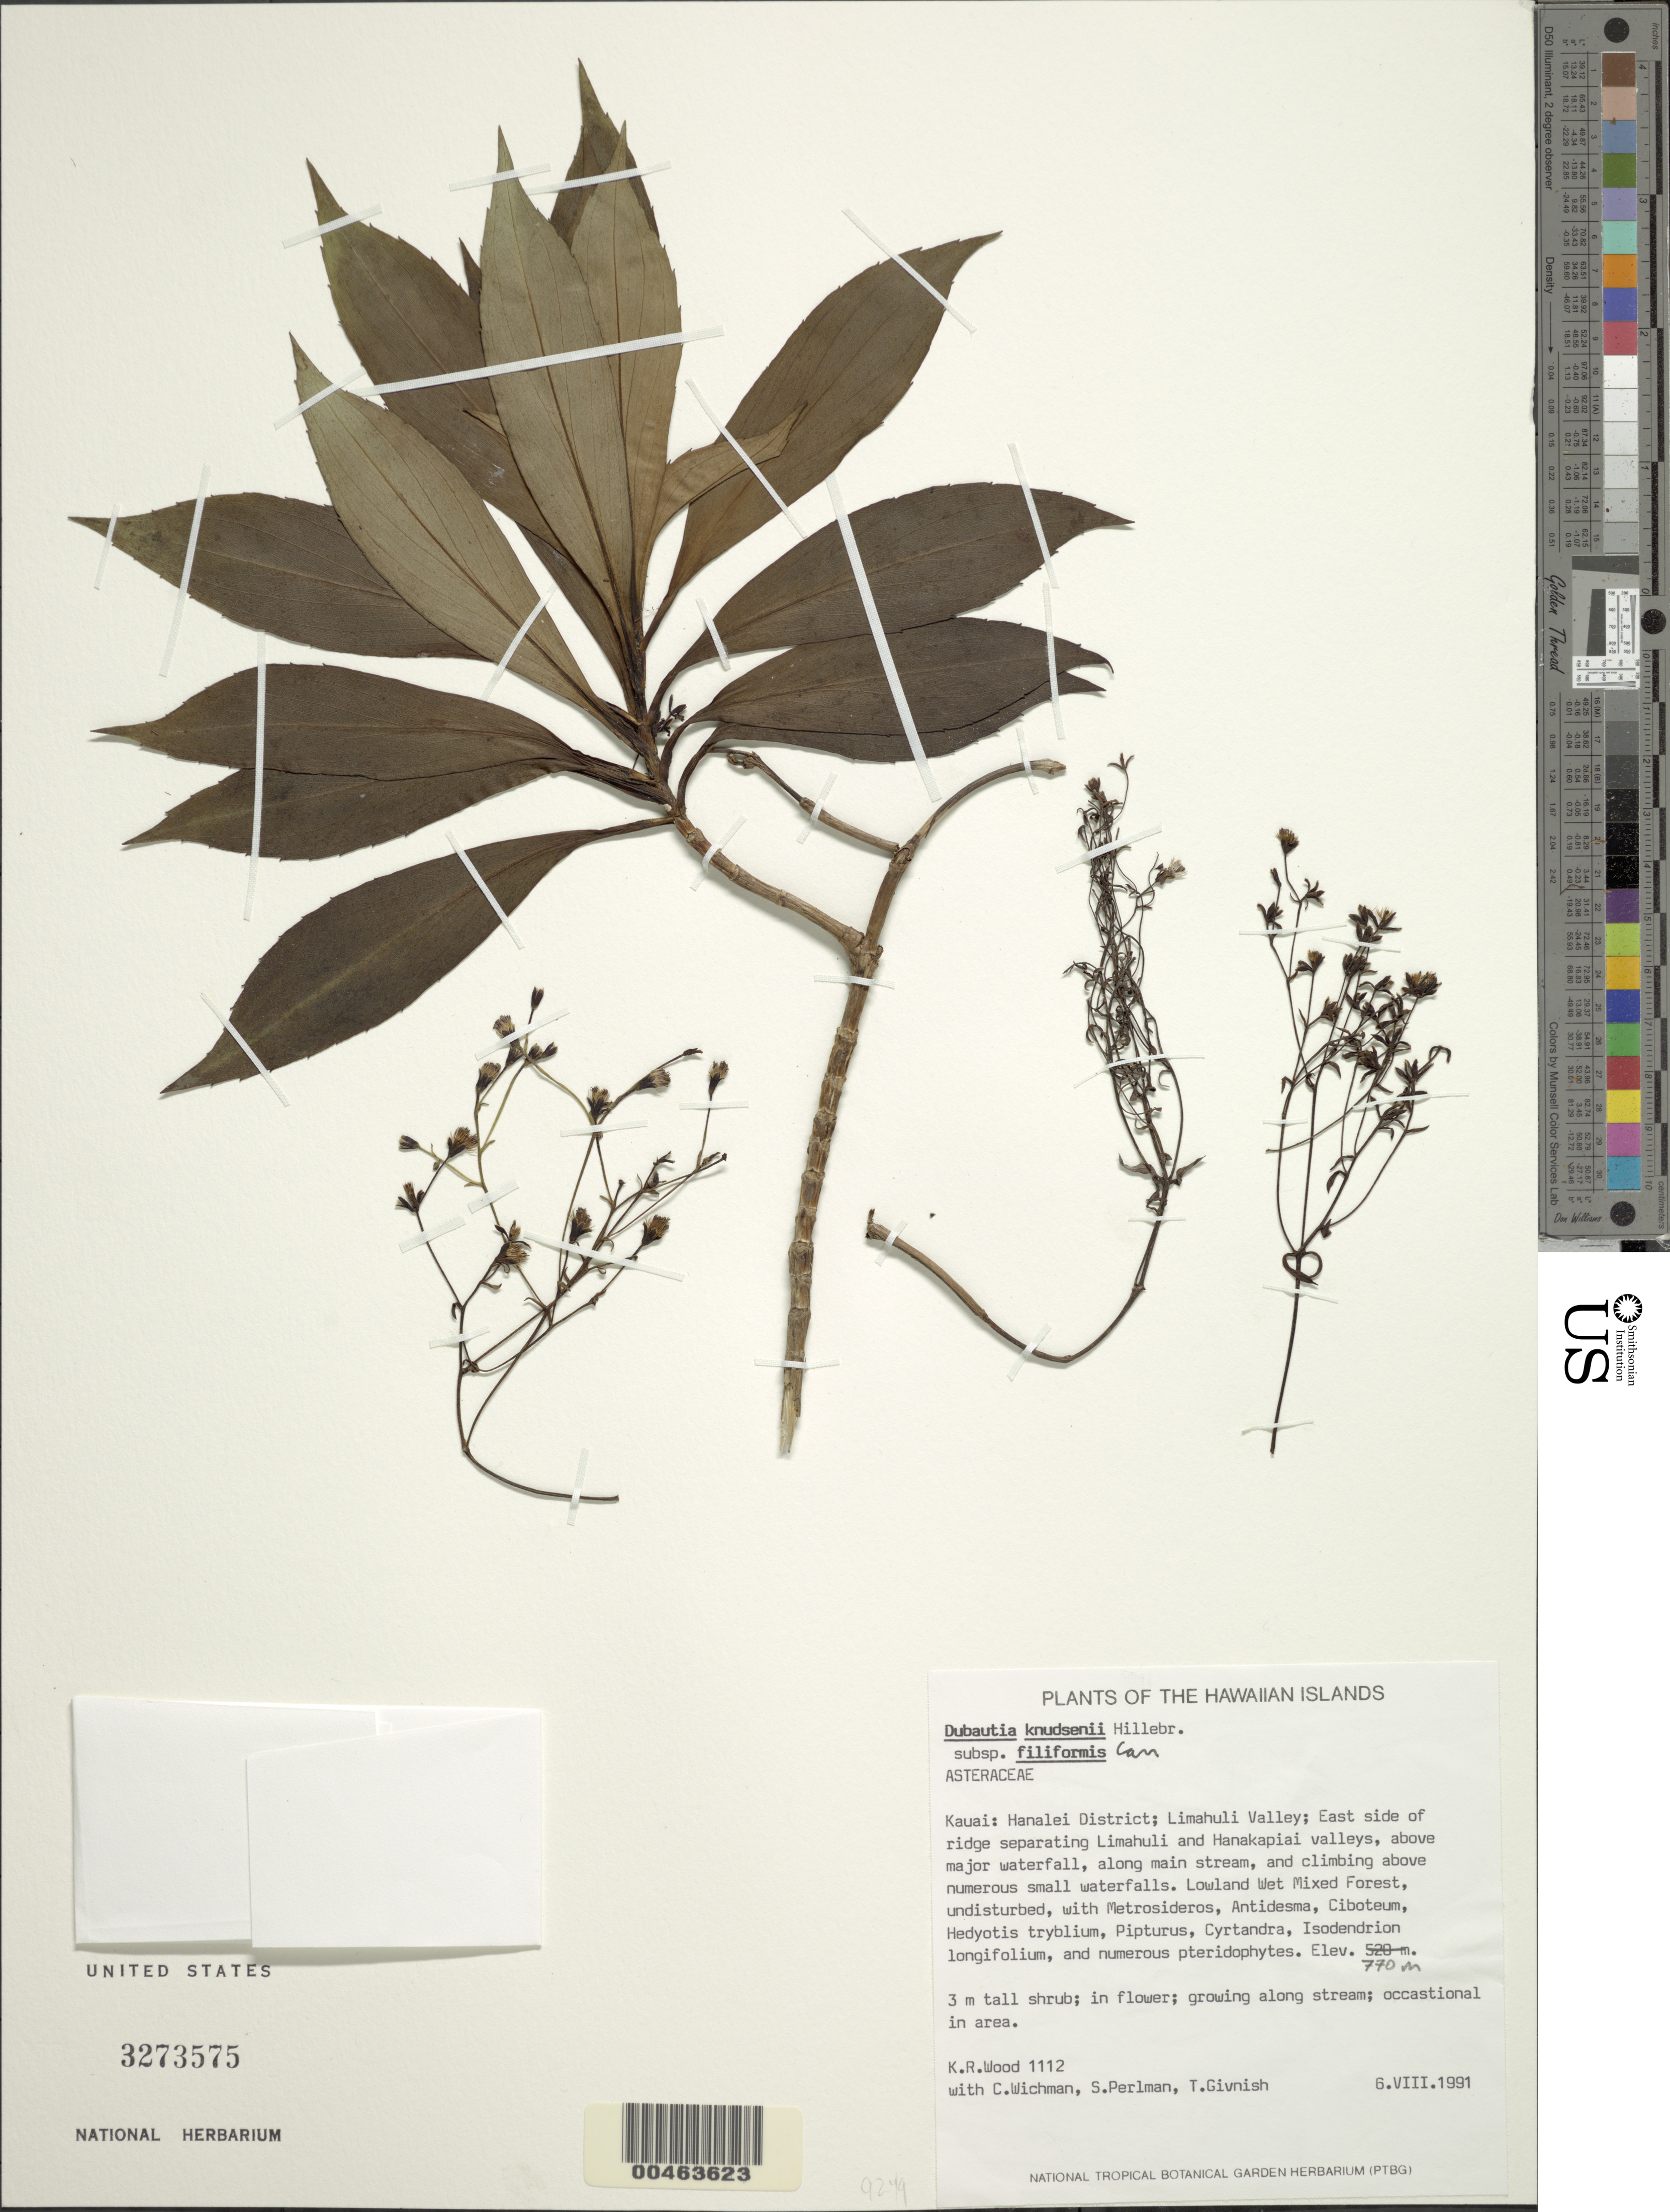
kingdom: Plantae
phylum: Tracheophyta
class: Magnoliopsida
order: Asterales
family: Asteraceae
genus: Dubautia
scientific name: Dubautia knudsenii subsp. filiformis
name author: G.D. Carr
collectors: K. R. Wood, C. Wichman, S. P. Perlman & T. J. Givnish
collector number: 1112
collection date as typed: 6 Aug 1991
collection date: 1991-08-06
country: United States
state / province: Hawaii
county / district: Kauai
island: Kaua'i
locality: Hanalei District; Limahuli Valley; East side of ridge separating Limahuli and Hanakapiai valleys.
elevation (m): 770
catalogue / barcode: US 3273575